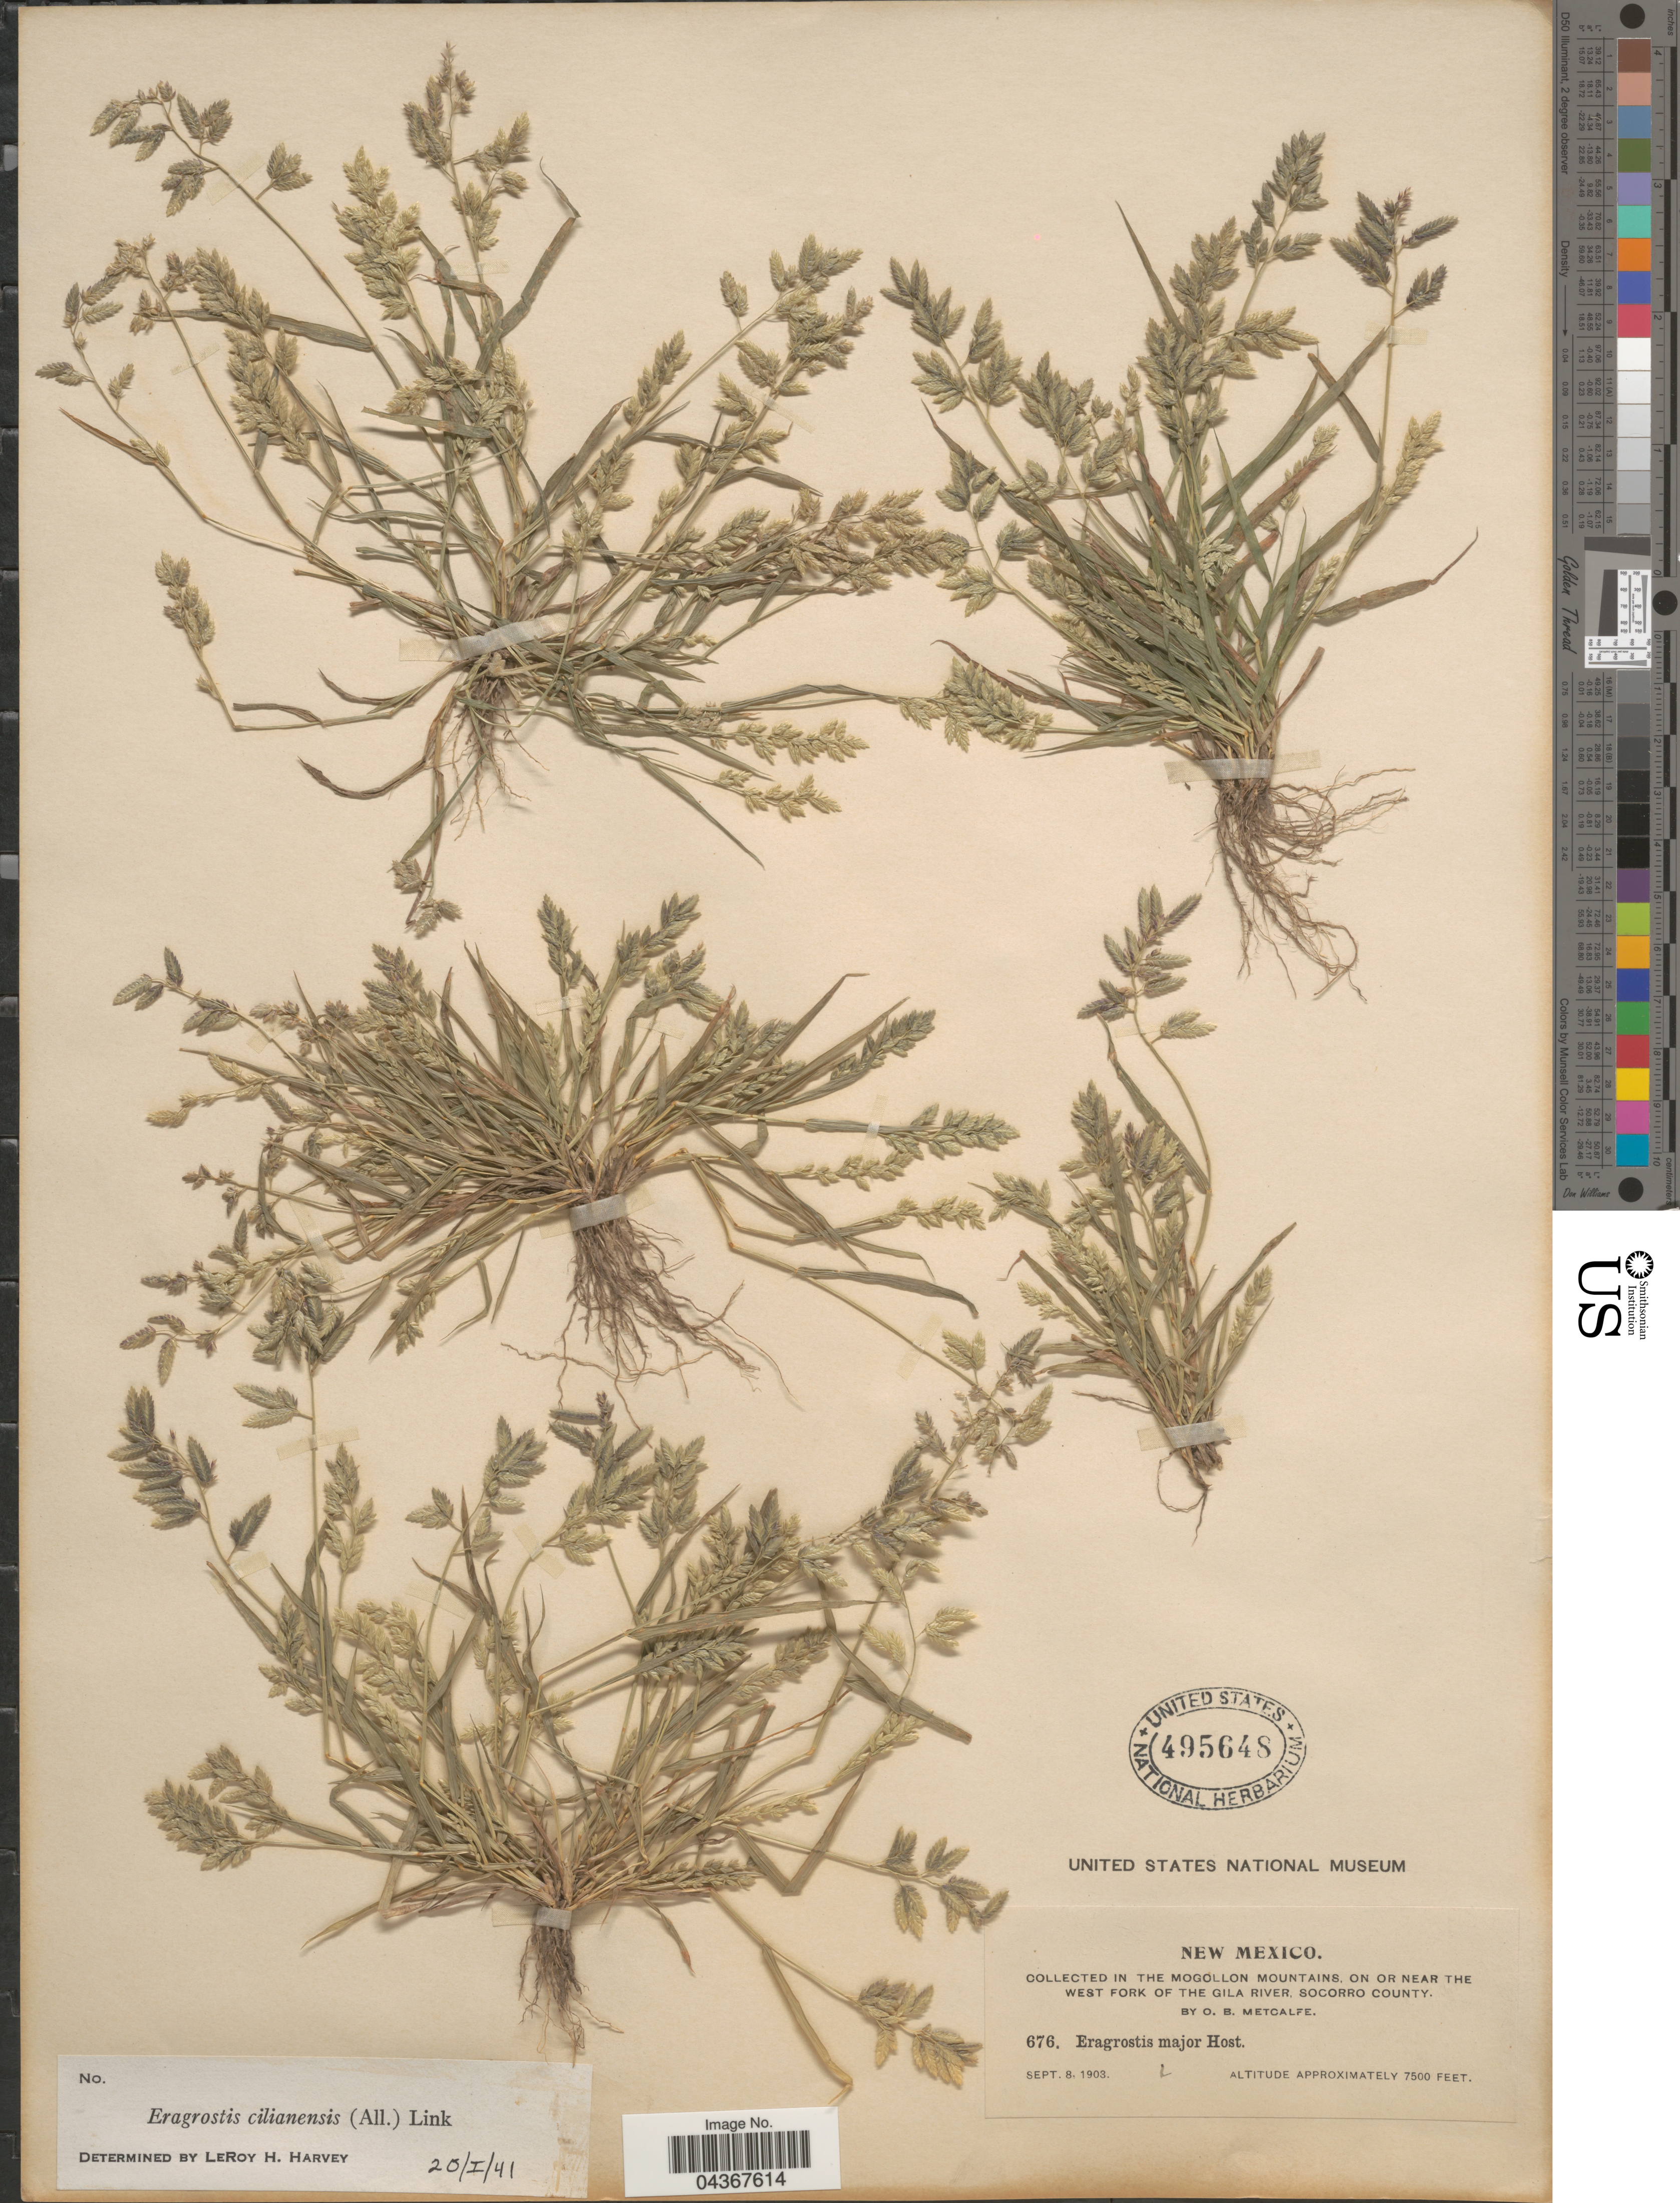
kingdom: Plantae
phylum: Tracheophyta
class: Liliopsida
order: Poales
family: Poaceae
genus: Eragrostis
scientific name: Eragrostis cilianensis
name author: (Bellardi) Vignolo ex Janch.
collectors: O. B. Metcalfe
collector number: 676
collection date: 1903-09-08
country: United States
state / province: New Mexico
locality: In the Mogollon Mountains, on or near the West Fork of the Gila River, Socorro County.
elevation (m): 2286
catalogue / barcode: US 495648